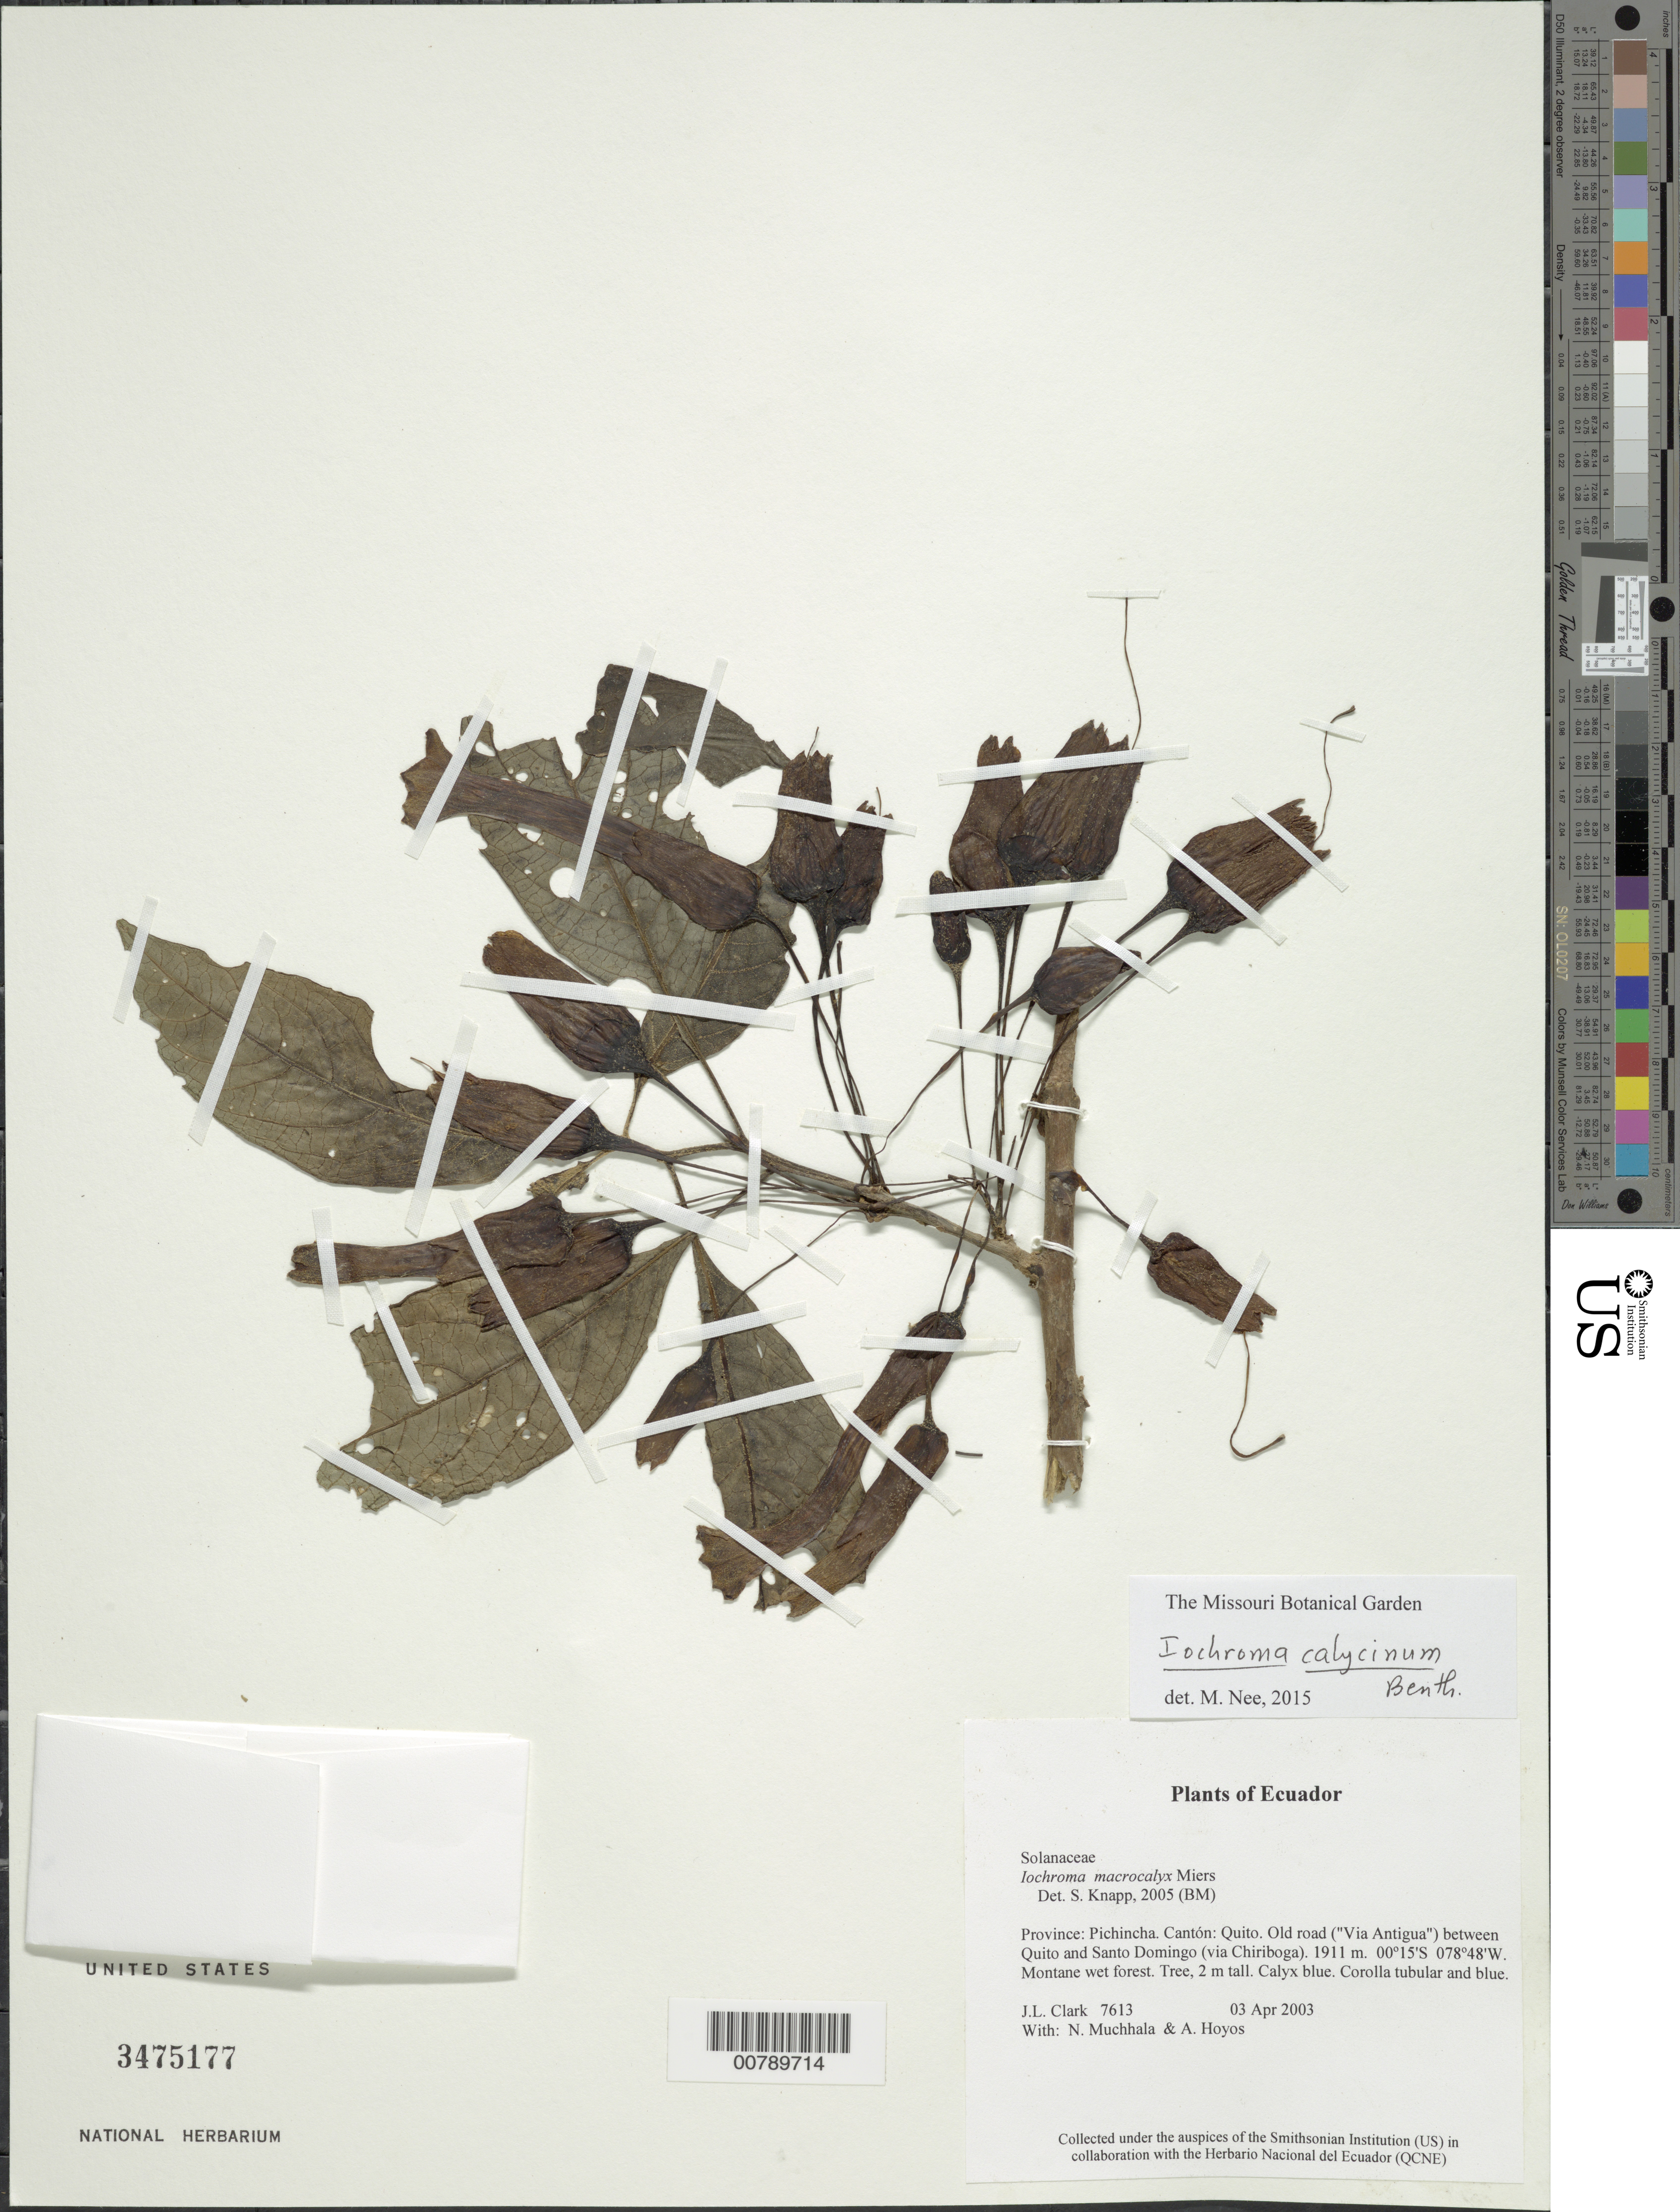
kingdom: Plantae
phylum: Tracheophyta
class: Magnoliopsida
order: Solanales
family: Solanaceae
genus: Iochroma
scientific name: Iochroma calycina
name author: Benth.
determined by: Nee, Michael H.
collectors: J. L. Clark, N. Muchhala & A. Hoyos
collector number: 07613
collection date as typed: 03 Apr 2003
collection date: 2003-04-03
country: Ecuador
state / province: Pichincha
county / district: Quito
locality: Old road ("Via Antigua") between Quito and Santo Domingo (via Chiriboga).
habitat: Montane wet forest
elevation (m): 1911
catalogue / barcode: US 3475177